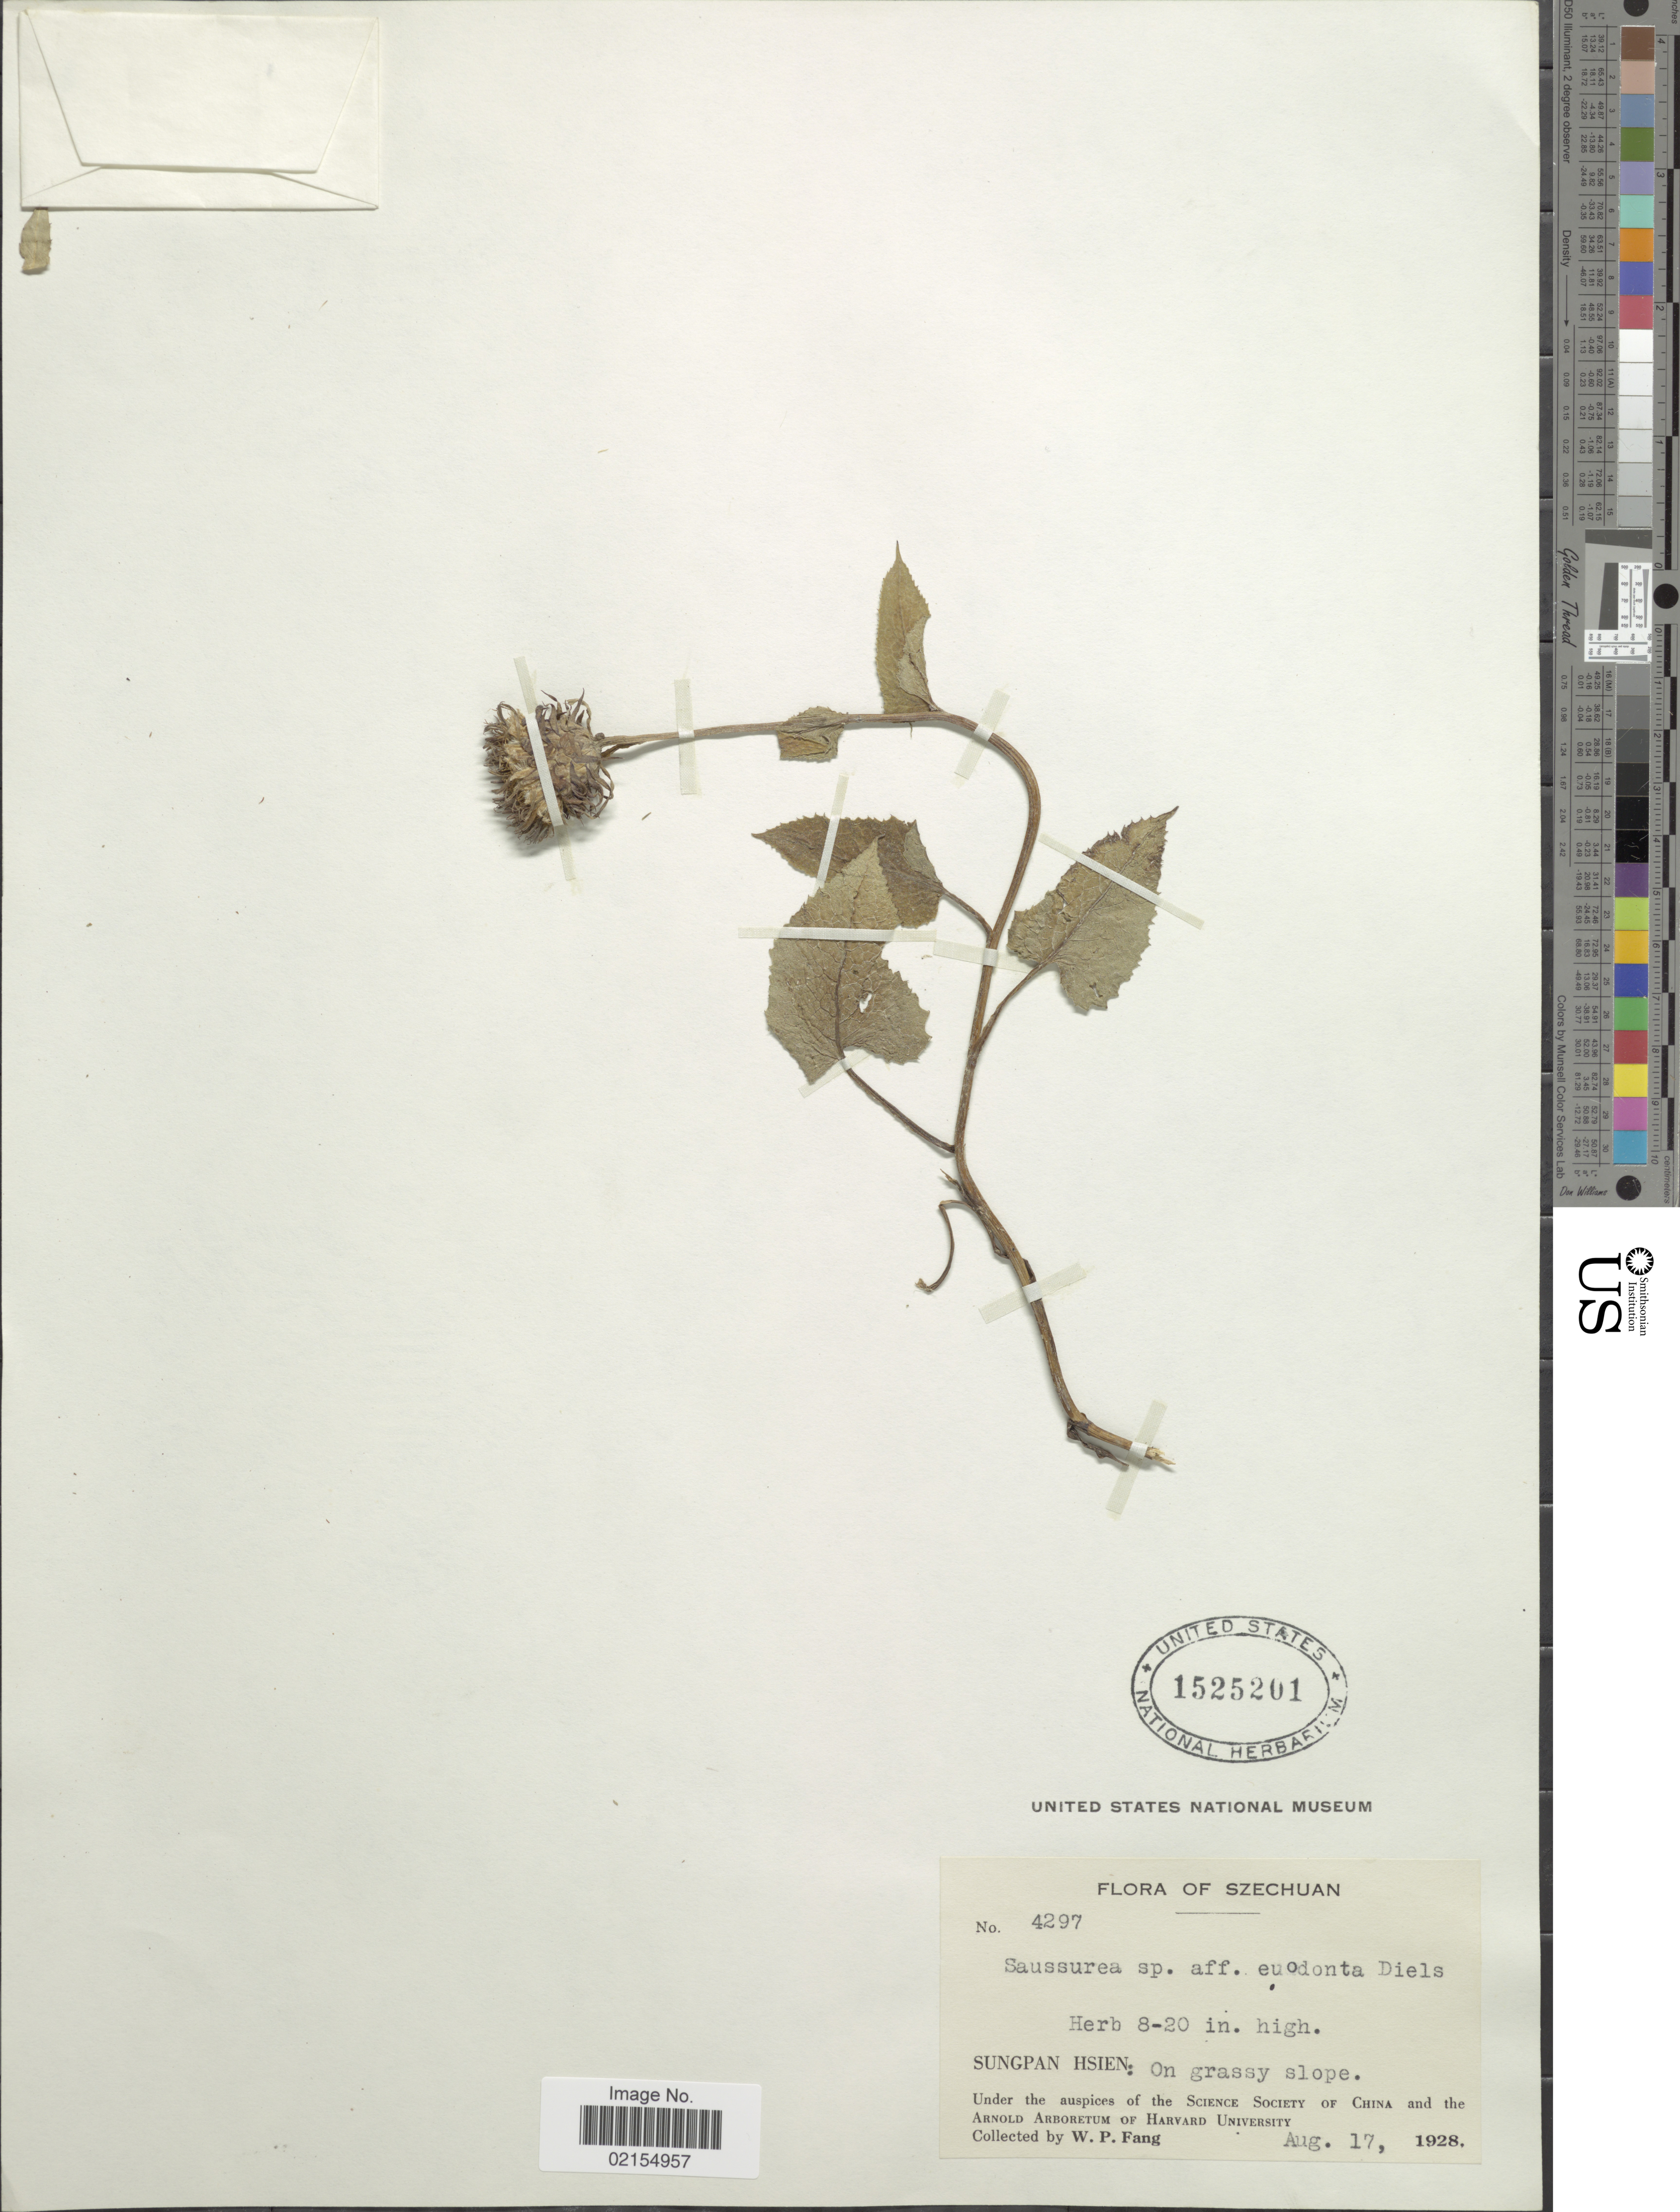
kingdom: Plantae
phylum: Tracheophyta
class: Magnoliopsida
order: Asterales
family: Asteraceae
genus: Saussurea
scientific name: Saussurea populifolia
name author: Hemsl.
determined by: Chen, Yousheng S.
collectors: W. P. Fang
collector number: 4297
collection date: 1928-08-17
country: China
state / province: Sichuan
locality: Sungpan Hsien: on grassy slope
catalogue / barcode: US 1525201